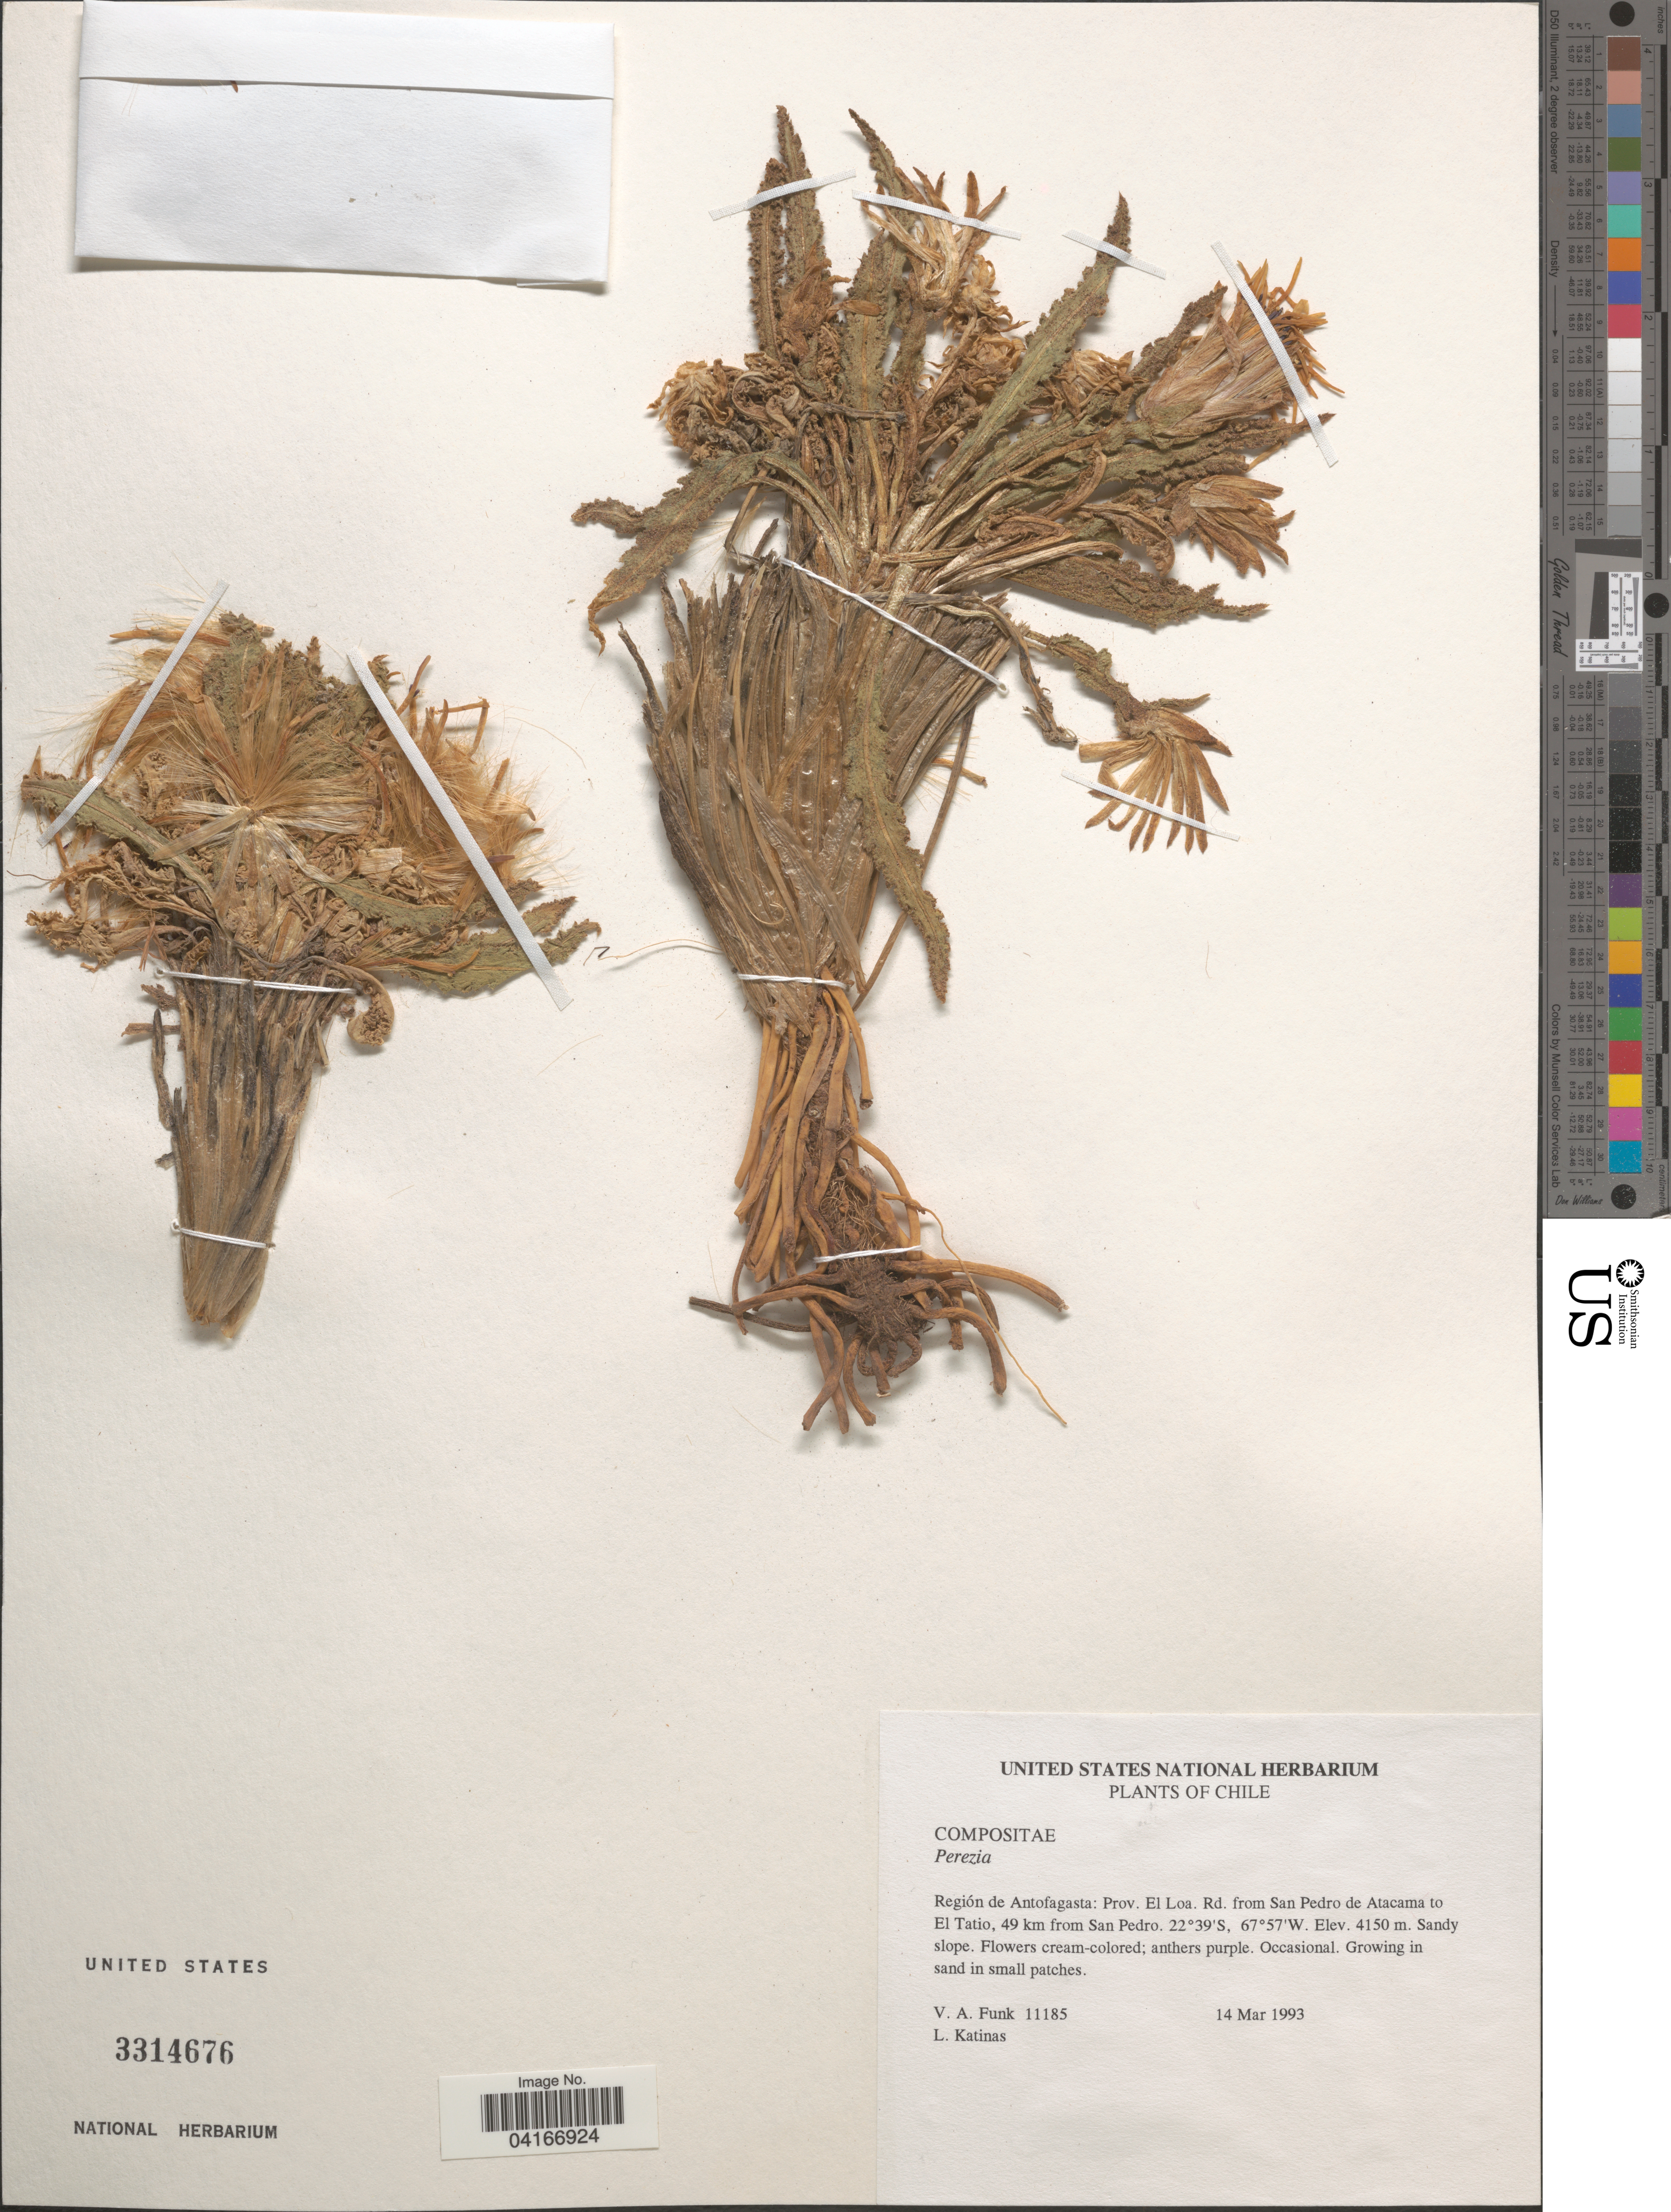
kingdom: Plantae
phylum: Tracheophyta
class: Magnoliopsida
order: Asterales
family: Asteraceae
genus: Perezia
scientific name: Perezia sp.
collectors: V. Funk & L. Katinas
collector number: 11185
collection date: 1993-03-14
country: Chile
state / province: Antofagasta (II)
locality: Región de Antofagasta: Prov. El Loa. Rd. from San Pedro de Atacama to El Tatio, 49 km from San Pedro.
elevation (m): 4150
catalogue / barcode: US 3314676